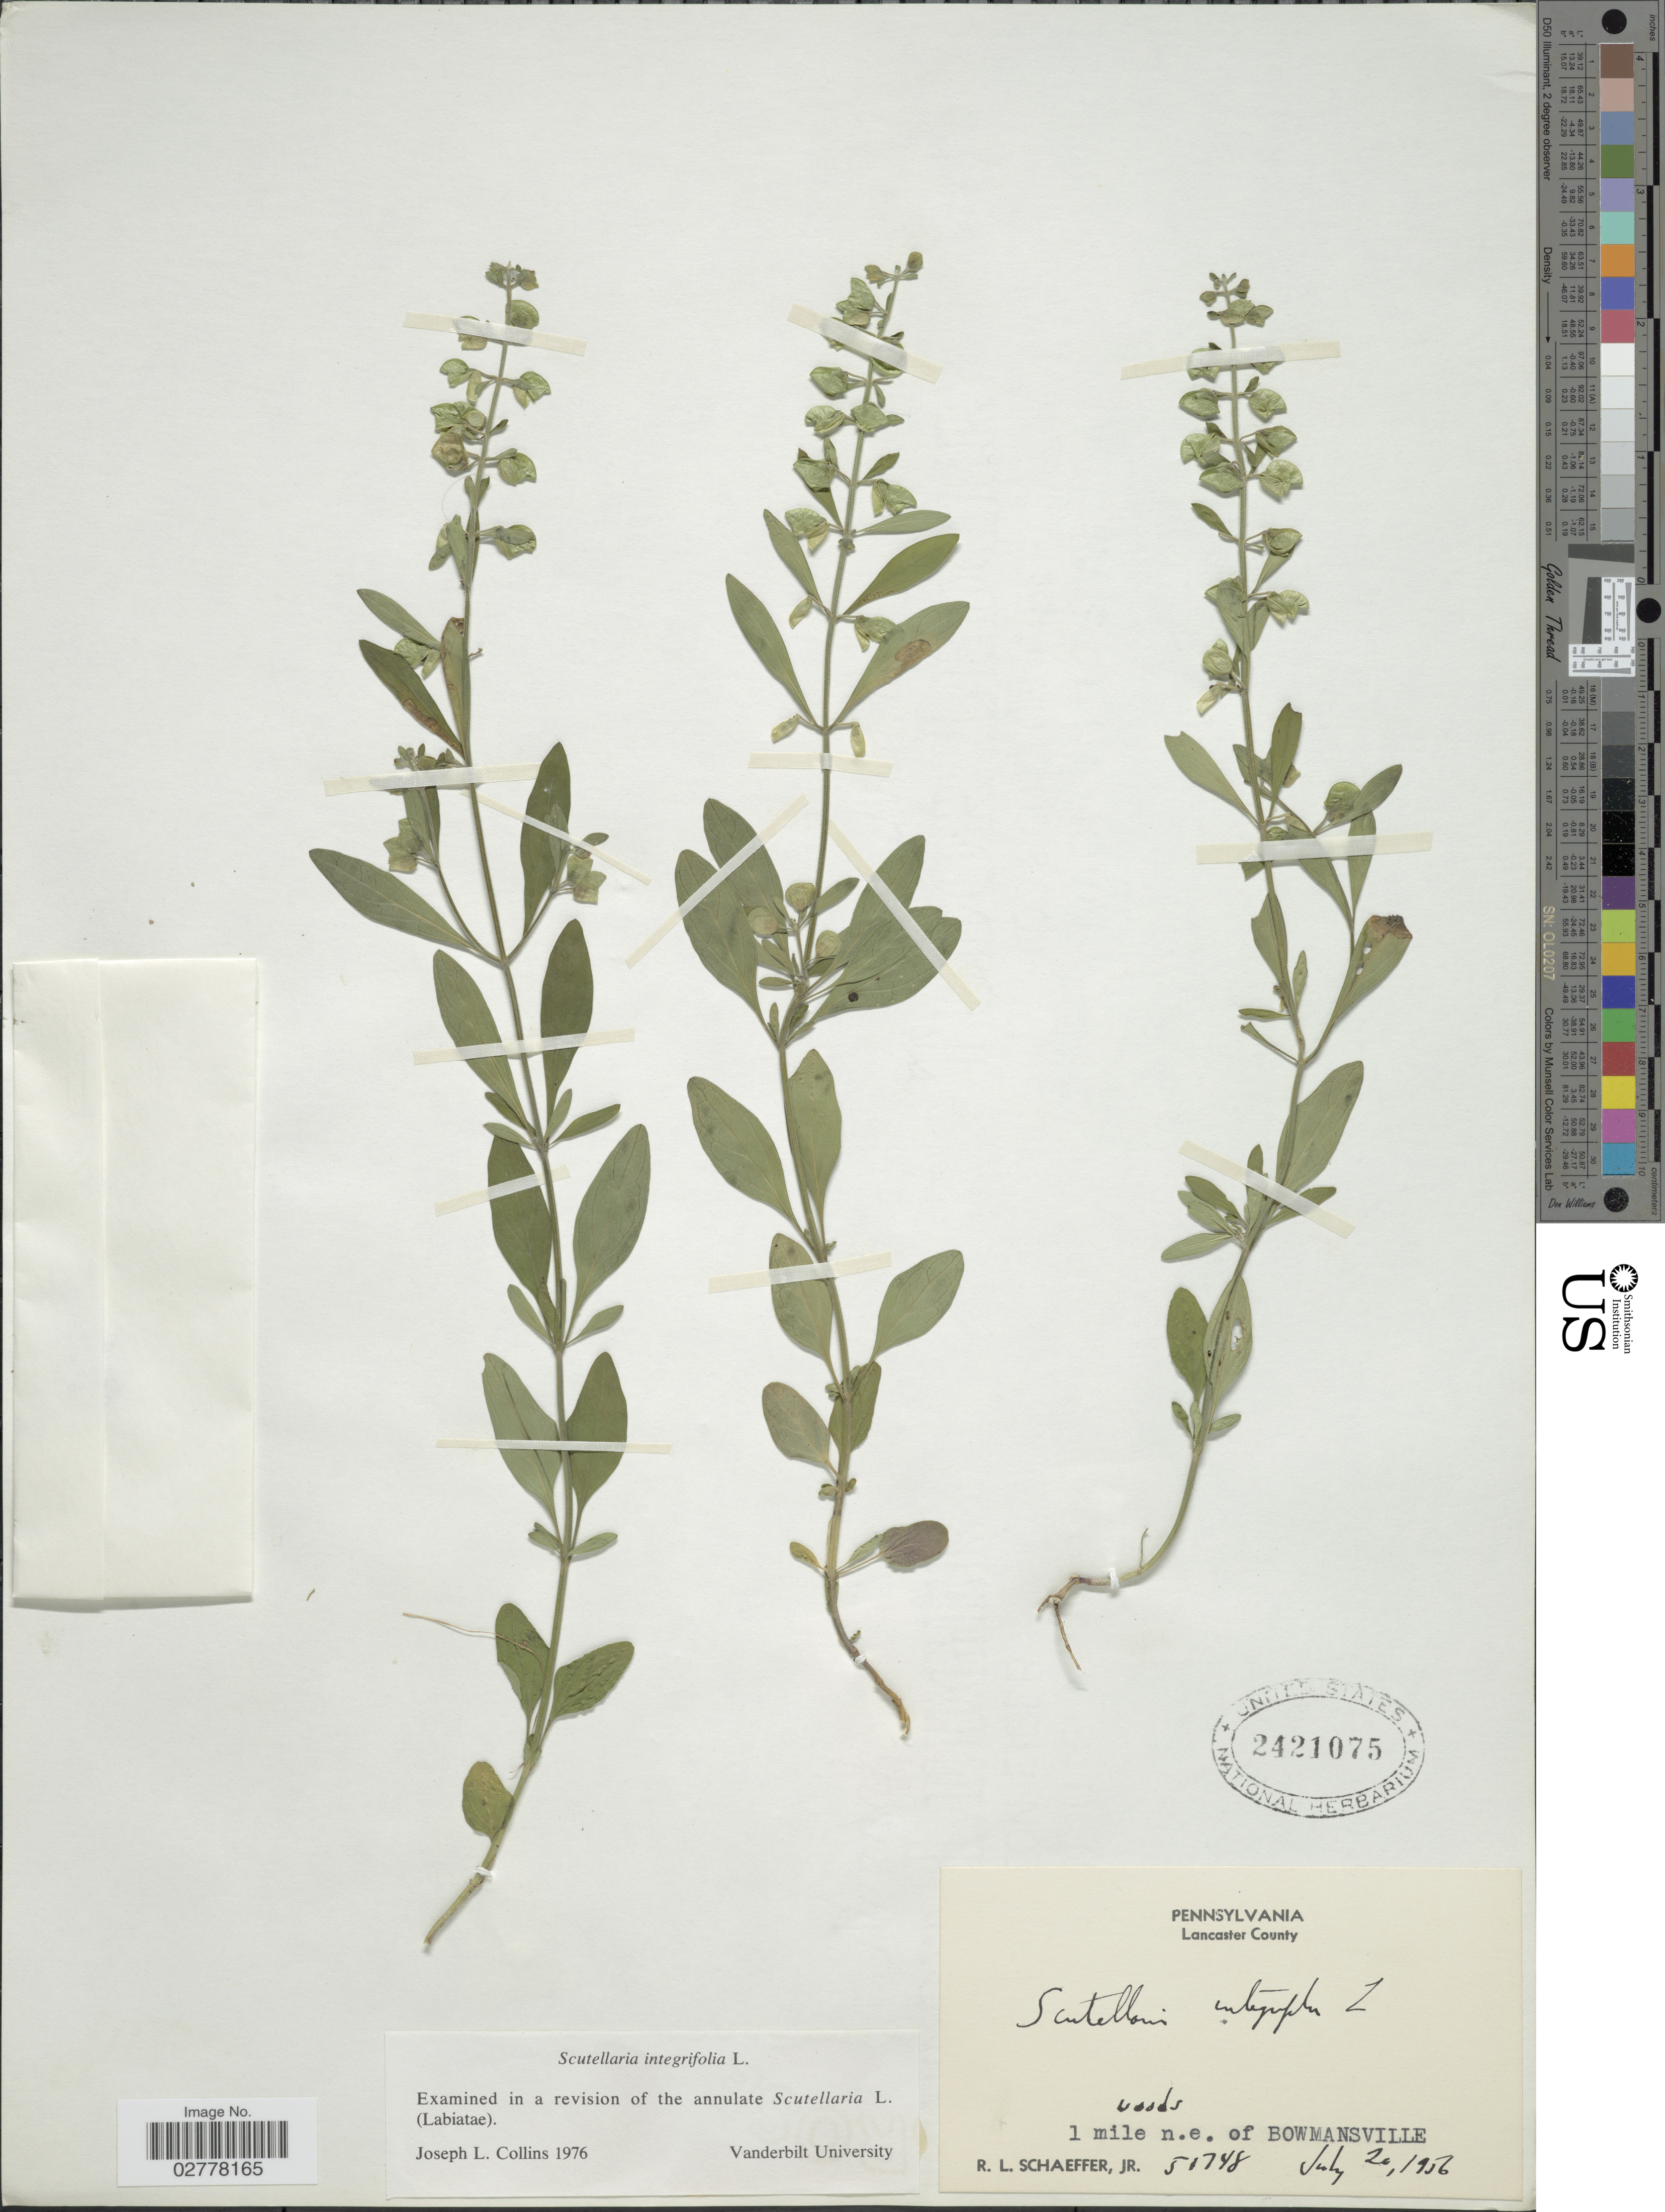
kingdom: Plantae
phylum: Tracheophyta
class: Magnoliopsida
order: Lamiales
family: Lamiaceae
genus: Scutellaria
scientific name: Scutellaria integrifolia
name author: L.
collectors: R. L. Schaeffer Jr.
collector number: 51748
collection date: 1956-07-20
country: United States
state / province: Pennsylvania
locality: Lancaster County. Woods.1 mile n.e. of Bowmansville.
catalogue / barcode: US 2421075